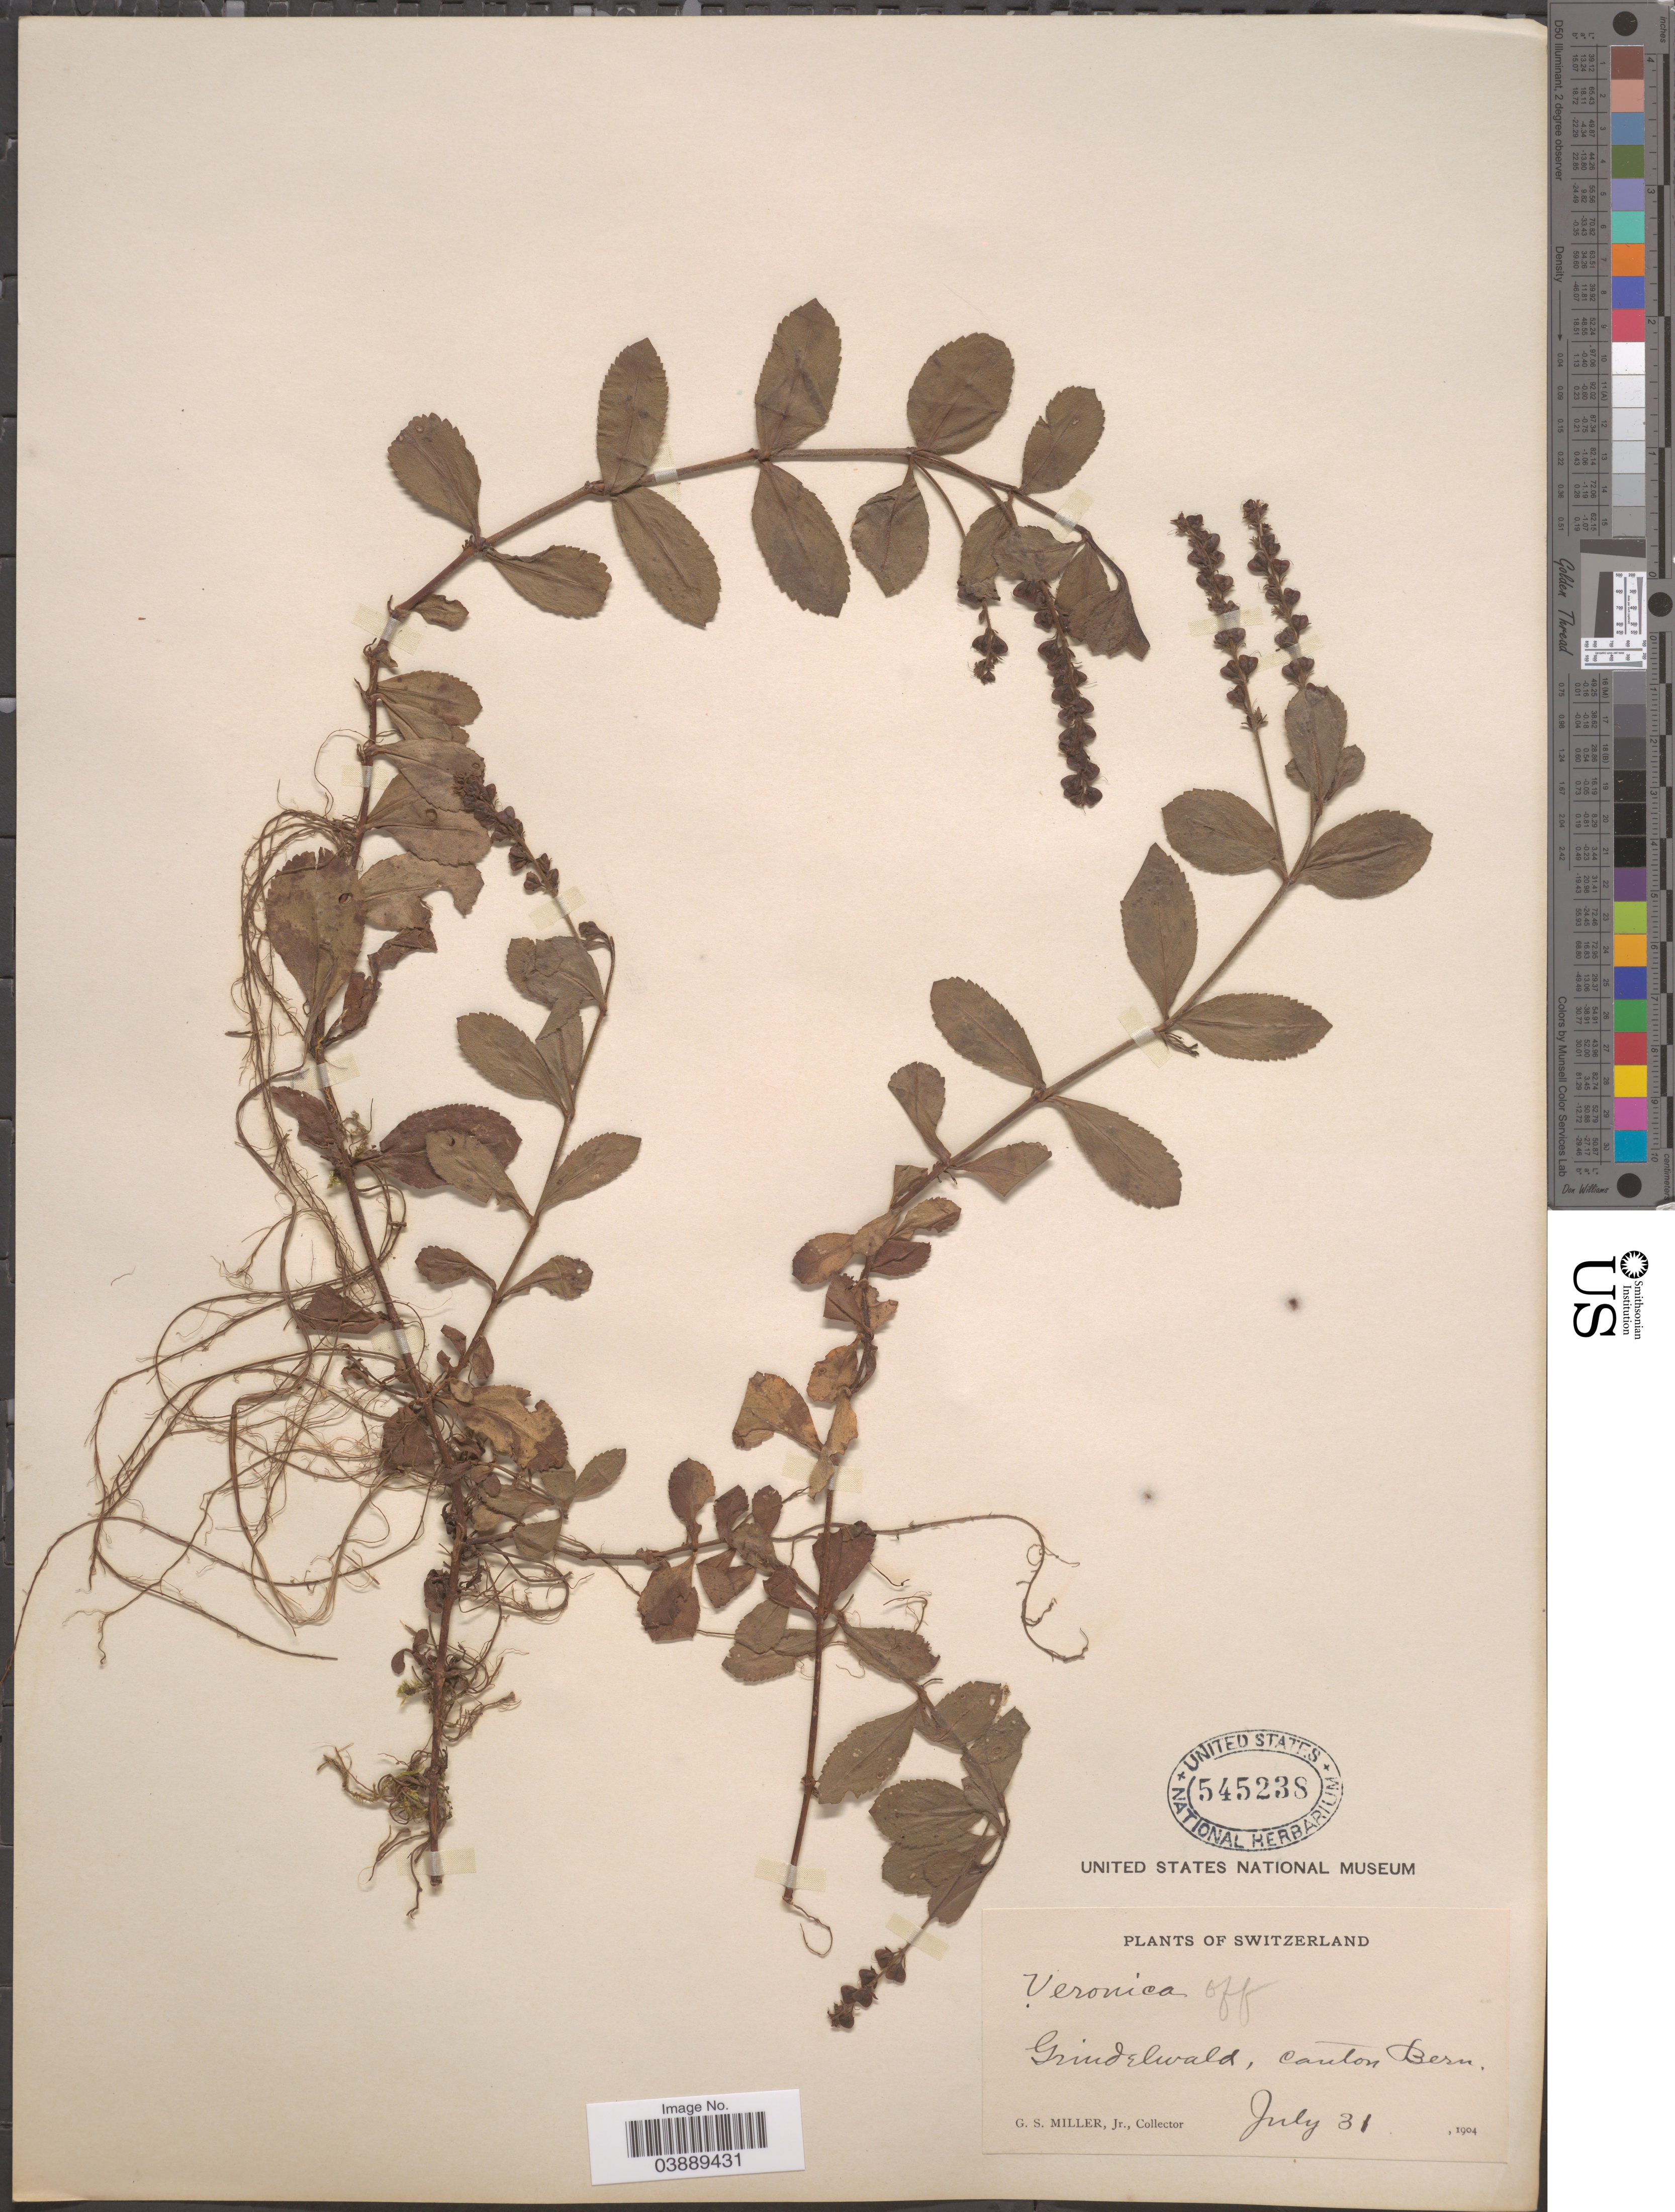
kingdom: Plantae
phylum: Tracheophyta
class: Magnoliopsida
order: Lamiales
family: Plantaginaceae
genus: Veronica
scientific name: Veronica officinalis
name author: L.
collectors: G. S. Miller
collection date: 1904-07-31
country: Switzerland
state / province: Bern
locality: Grindelwald, canton Bern.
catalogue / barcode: US 545238